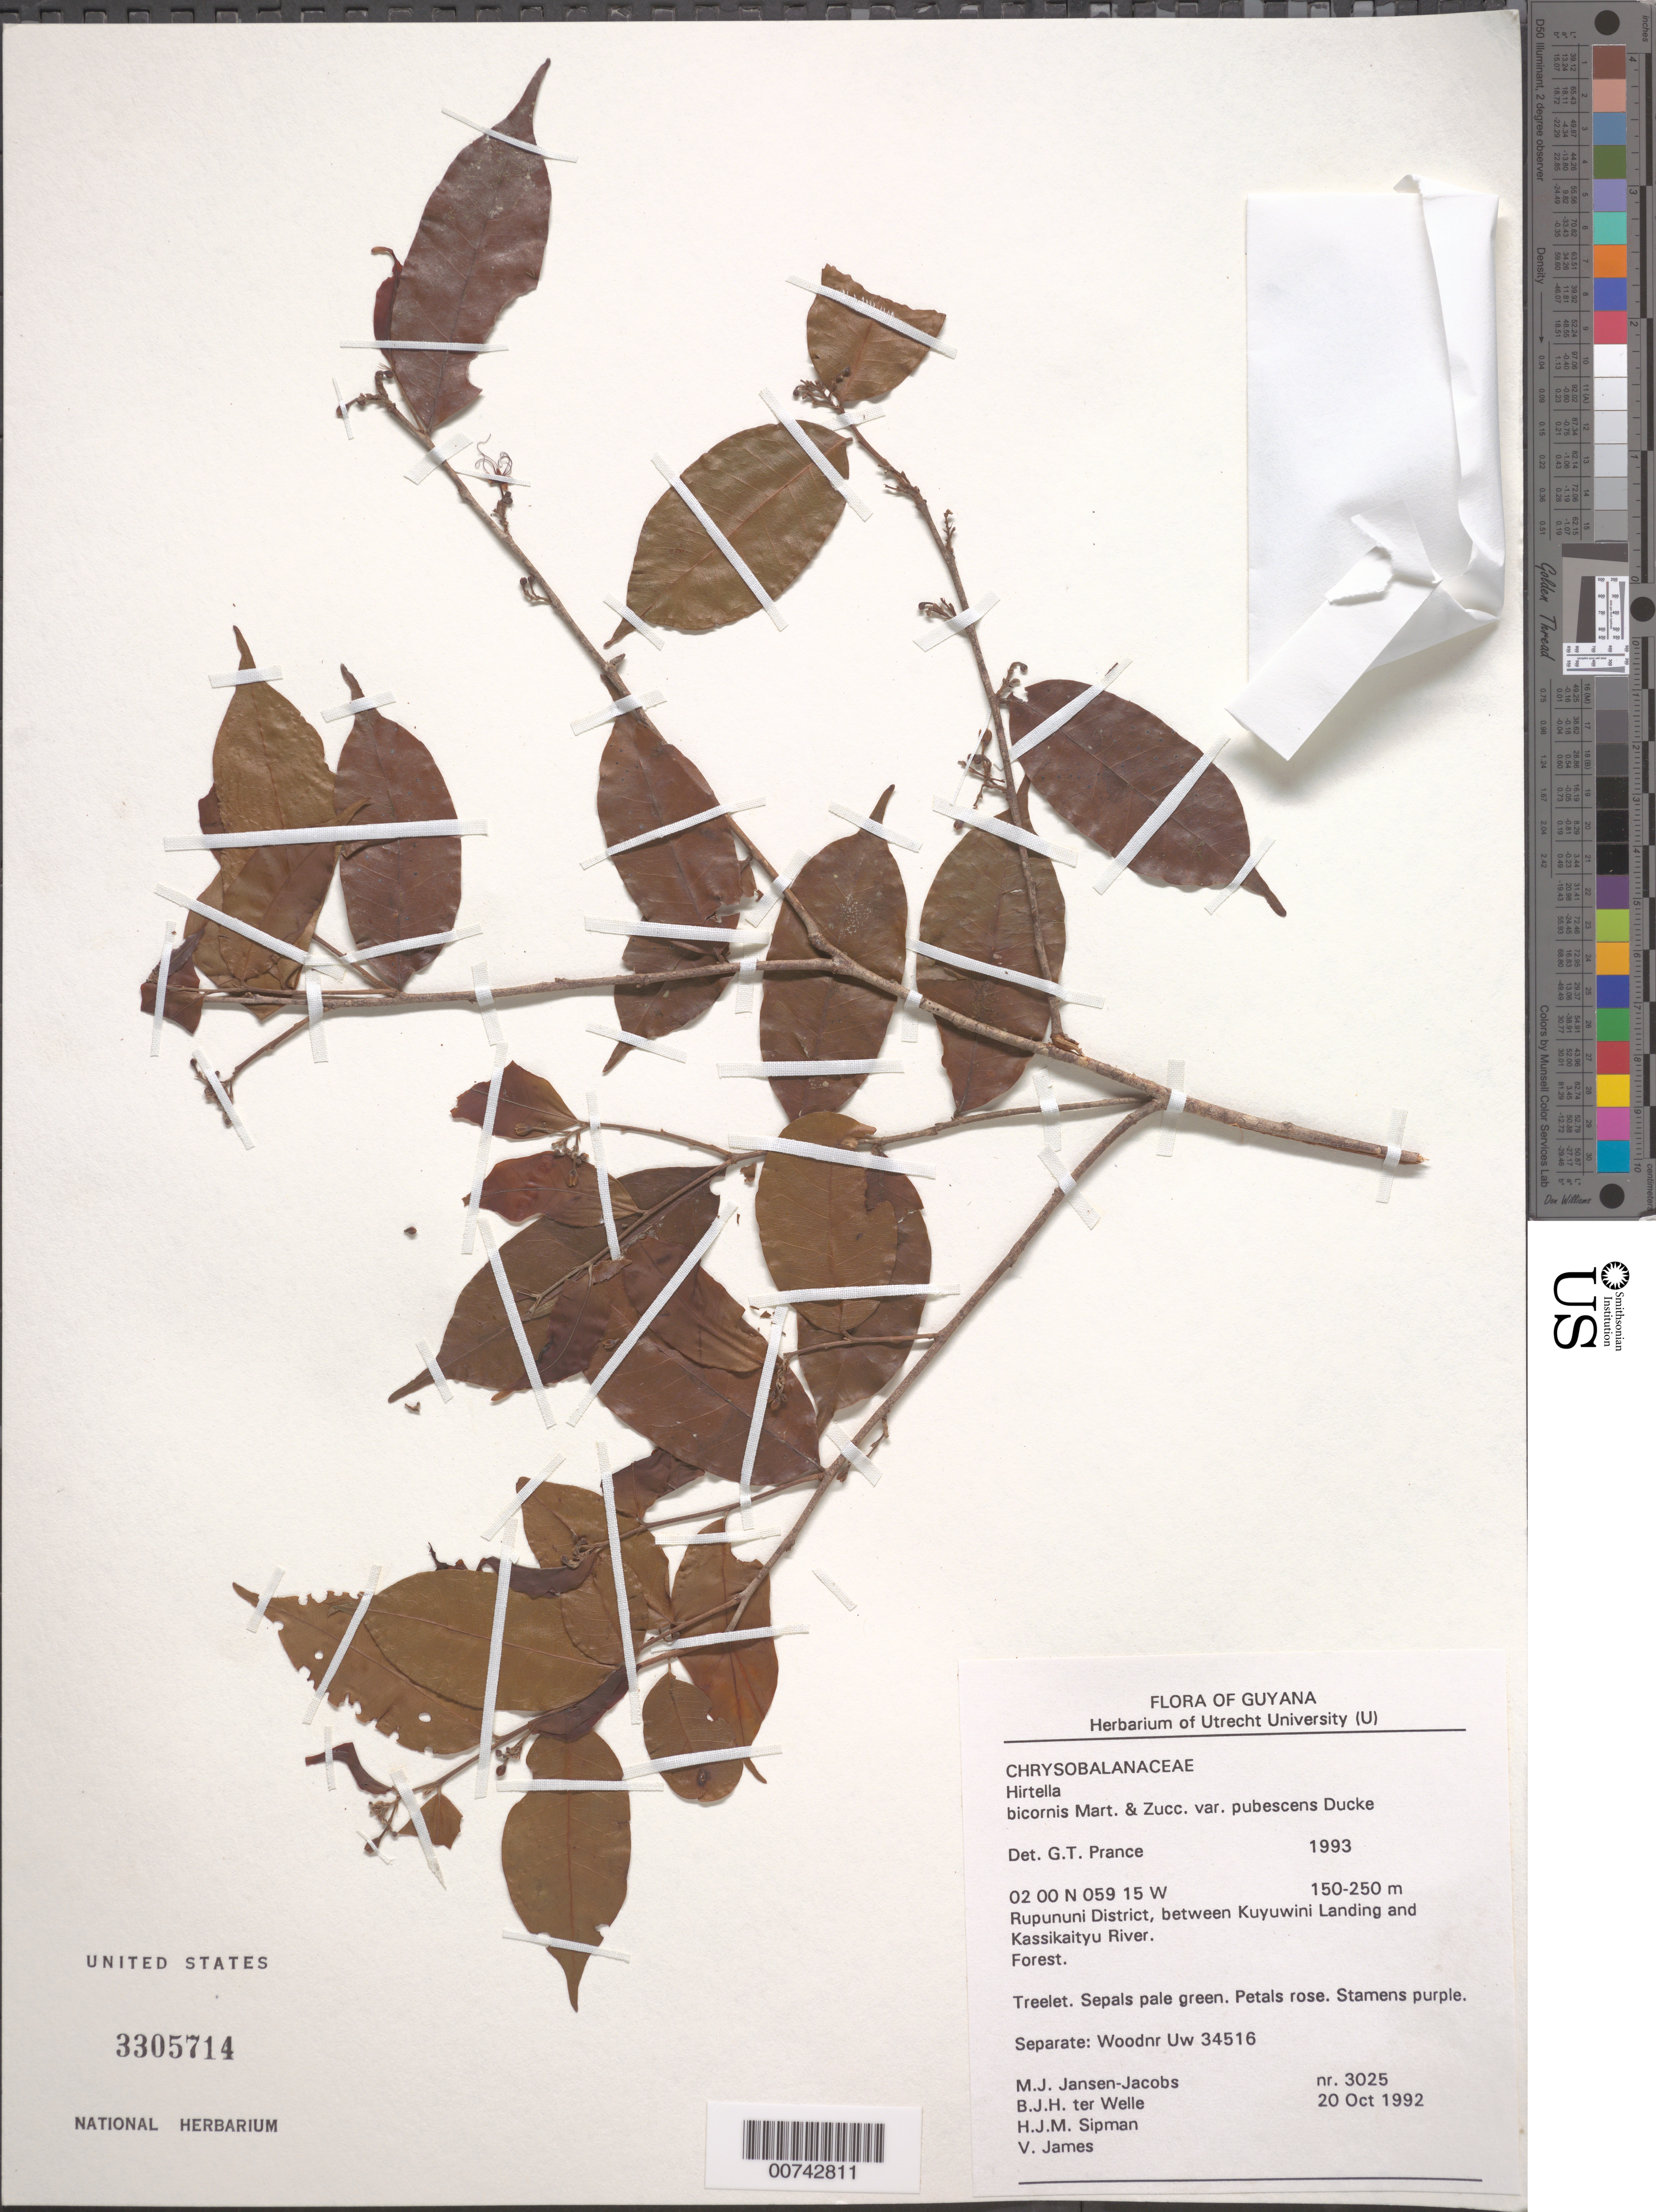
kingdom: Plantae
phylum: Tracheophyta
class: Magnoliopsida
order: Malpighiales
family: Chrysobalanaceae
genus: Hirtella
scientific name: Hirtella bicornis var. pubescens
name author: Ducke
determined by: Prance, G. T.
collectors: M. J. Jansen-Jacobs, B. Welle, H. J. M. Sipman & V. James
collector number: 3025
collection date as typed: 20-Oct-92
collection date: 1992-10-20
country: Guyana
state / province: U. Takutu-U. Essequibo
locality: Rupununi District, between Kuyuwini Landing and Kassikaityu River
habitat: Forest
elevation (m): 150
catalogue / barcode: US 3305714